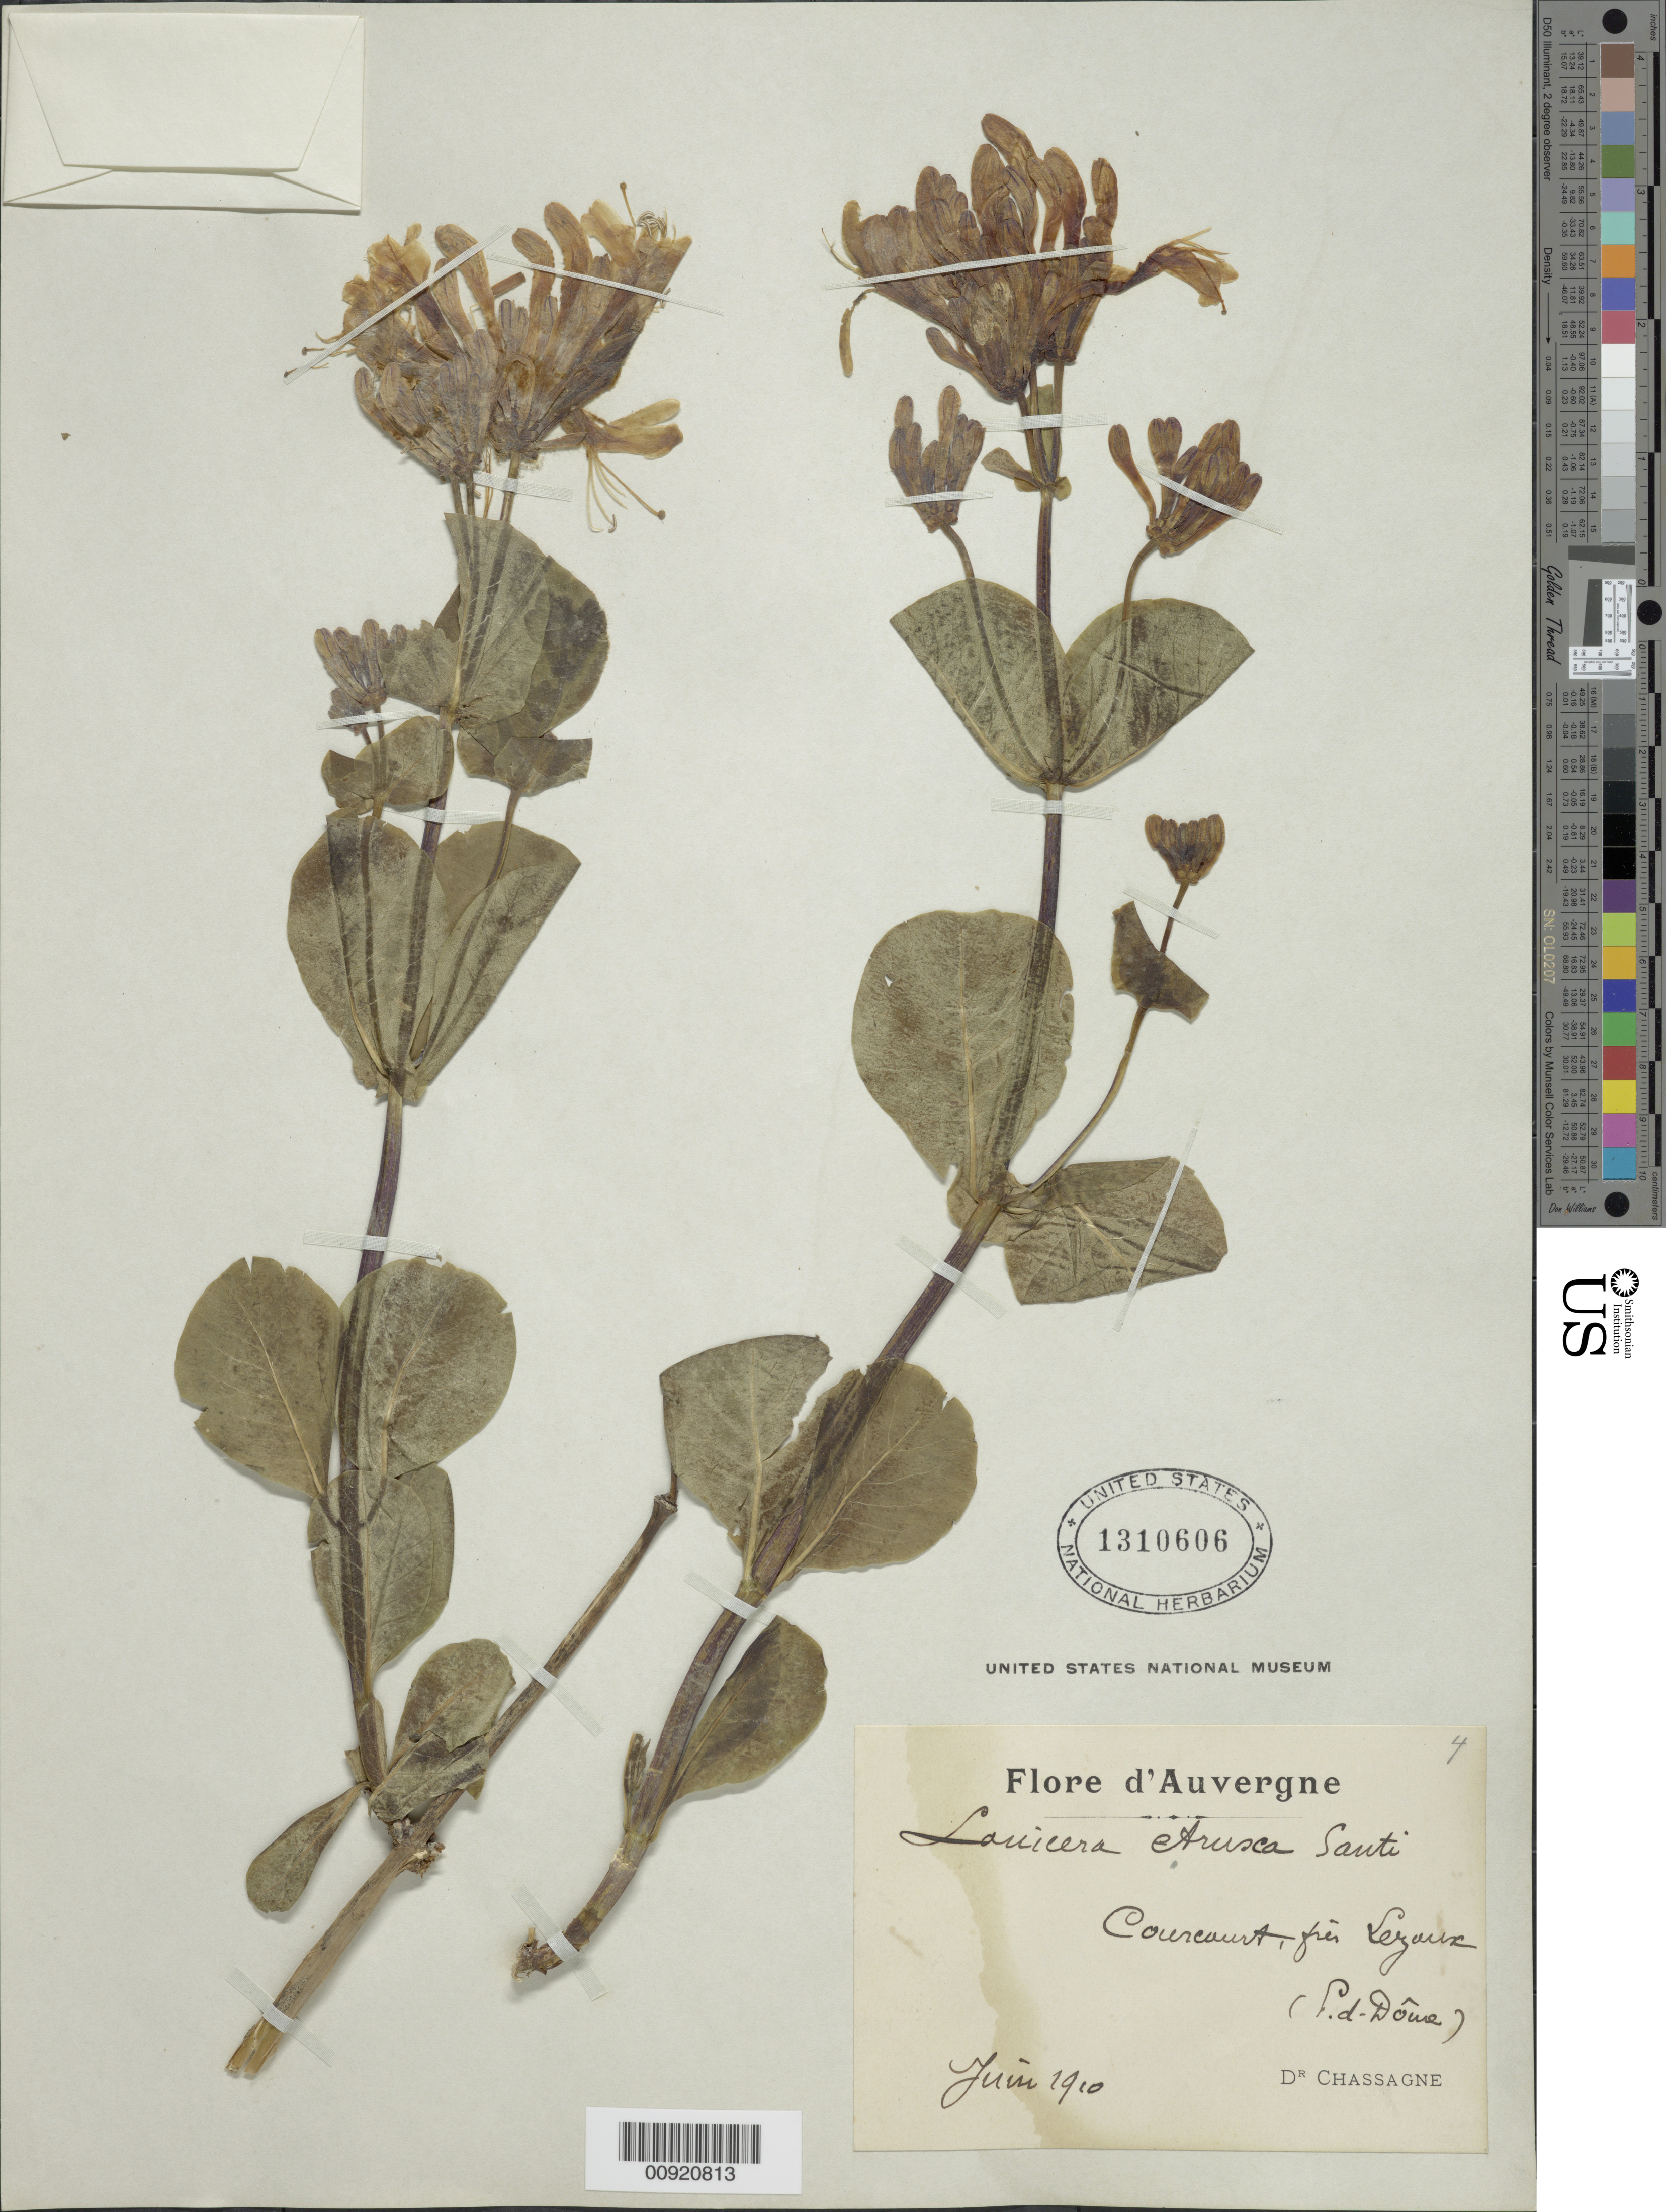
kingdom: Plantae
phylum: Tracheophyta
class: Magnoliopsida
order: Dipsacales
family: Caprifoliaceae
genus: Lonicera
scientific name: Lonicera etrusca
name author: Santi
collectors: Chassagne, --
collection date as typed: Jun 1910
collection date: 1910-06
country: France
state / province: Auvergne-Rhône-Alpes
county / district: Puy-de-Dôme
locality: Coureaurt fir Legaux (sp)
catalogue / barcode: US 1310606